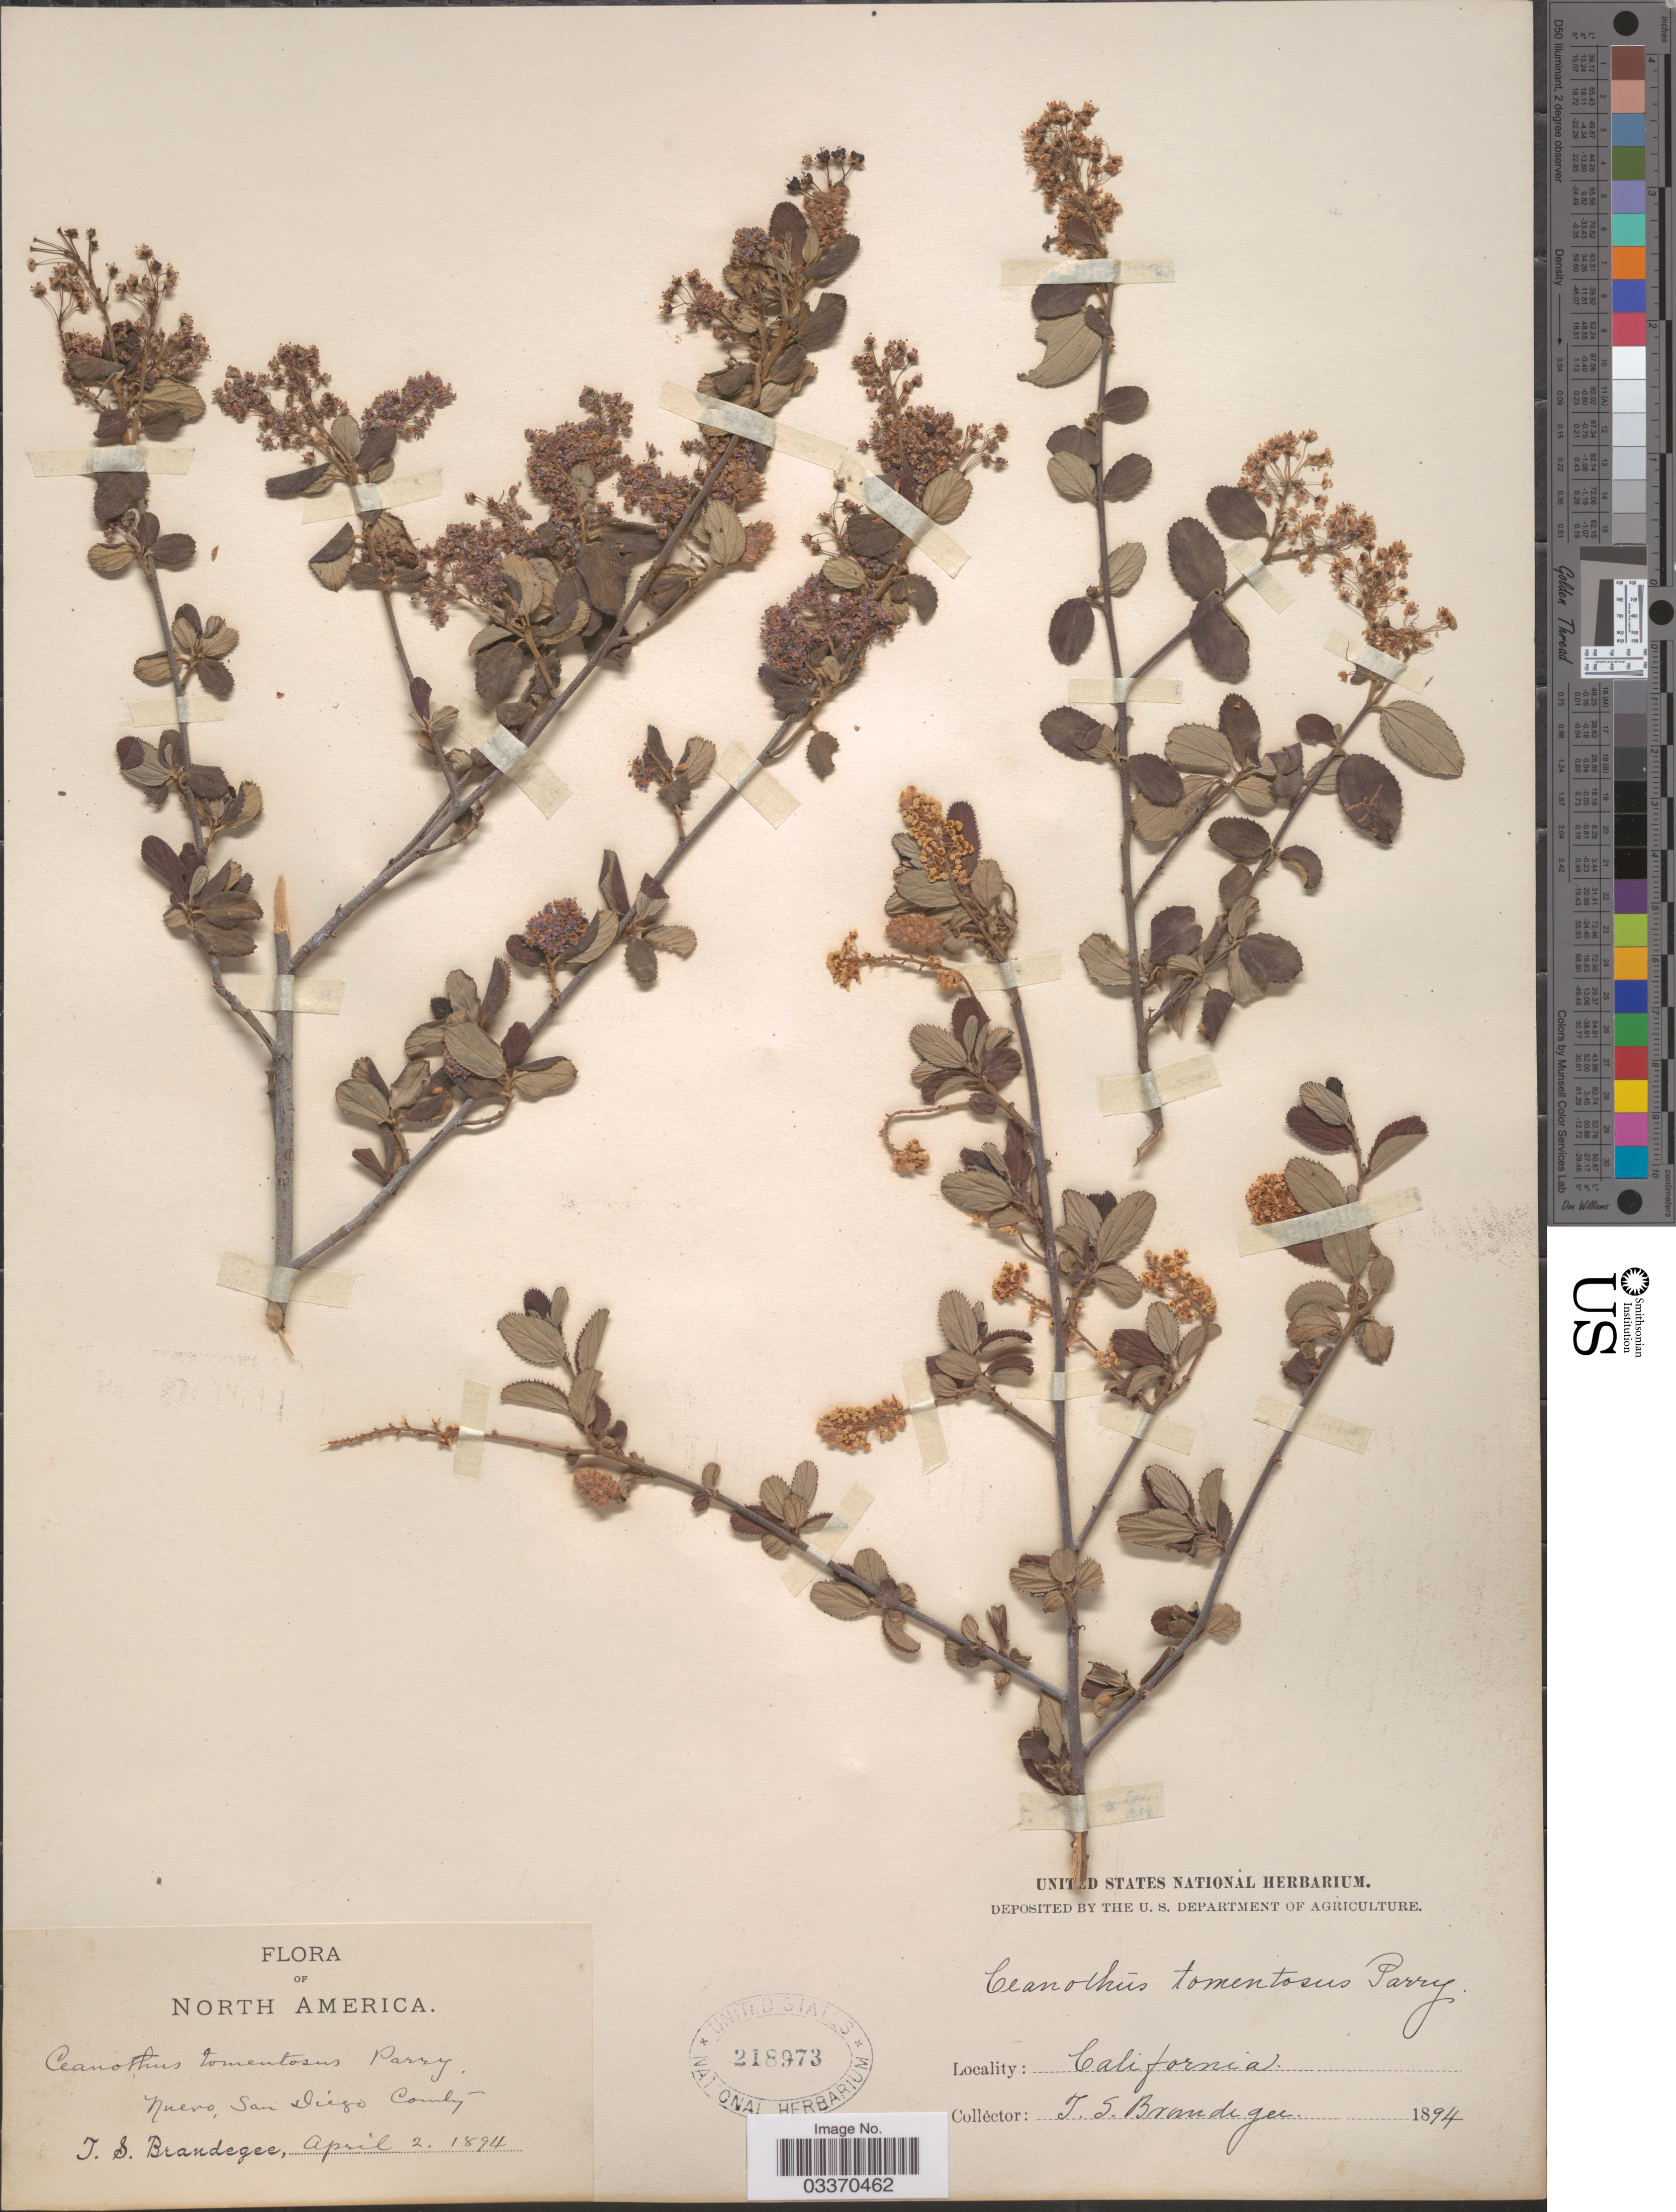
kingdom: Plantae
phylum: Tracheophyta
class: Magnoliopsida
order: Rosales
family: Rhamnaceae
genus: Ceanothus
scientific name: Ceanothus tomentosus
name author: Parry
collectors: T. S. Brandegee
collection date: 1894-04-02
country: United States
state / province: California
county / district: San Diego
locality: Nuevo, San Diego County.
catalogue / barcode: US 218973